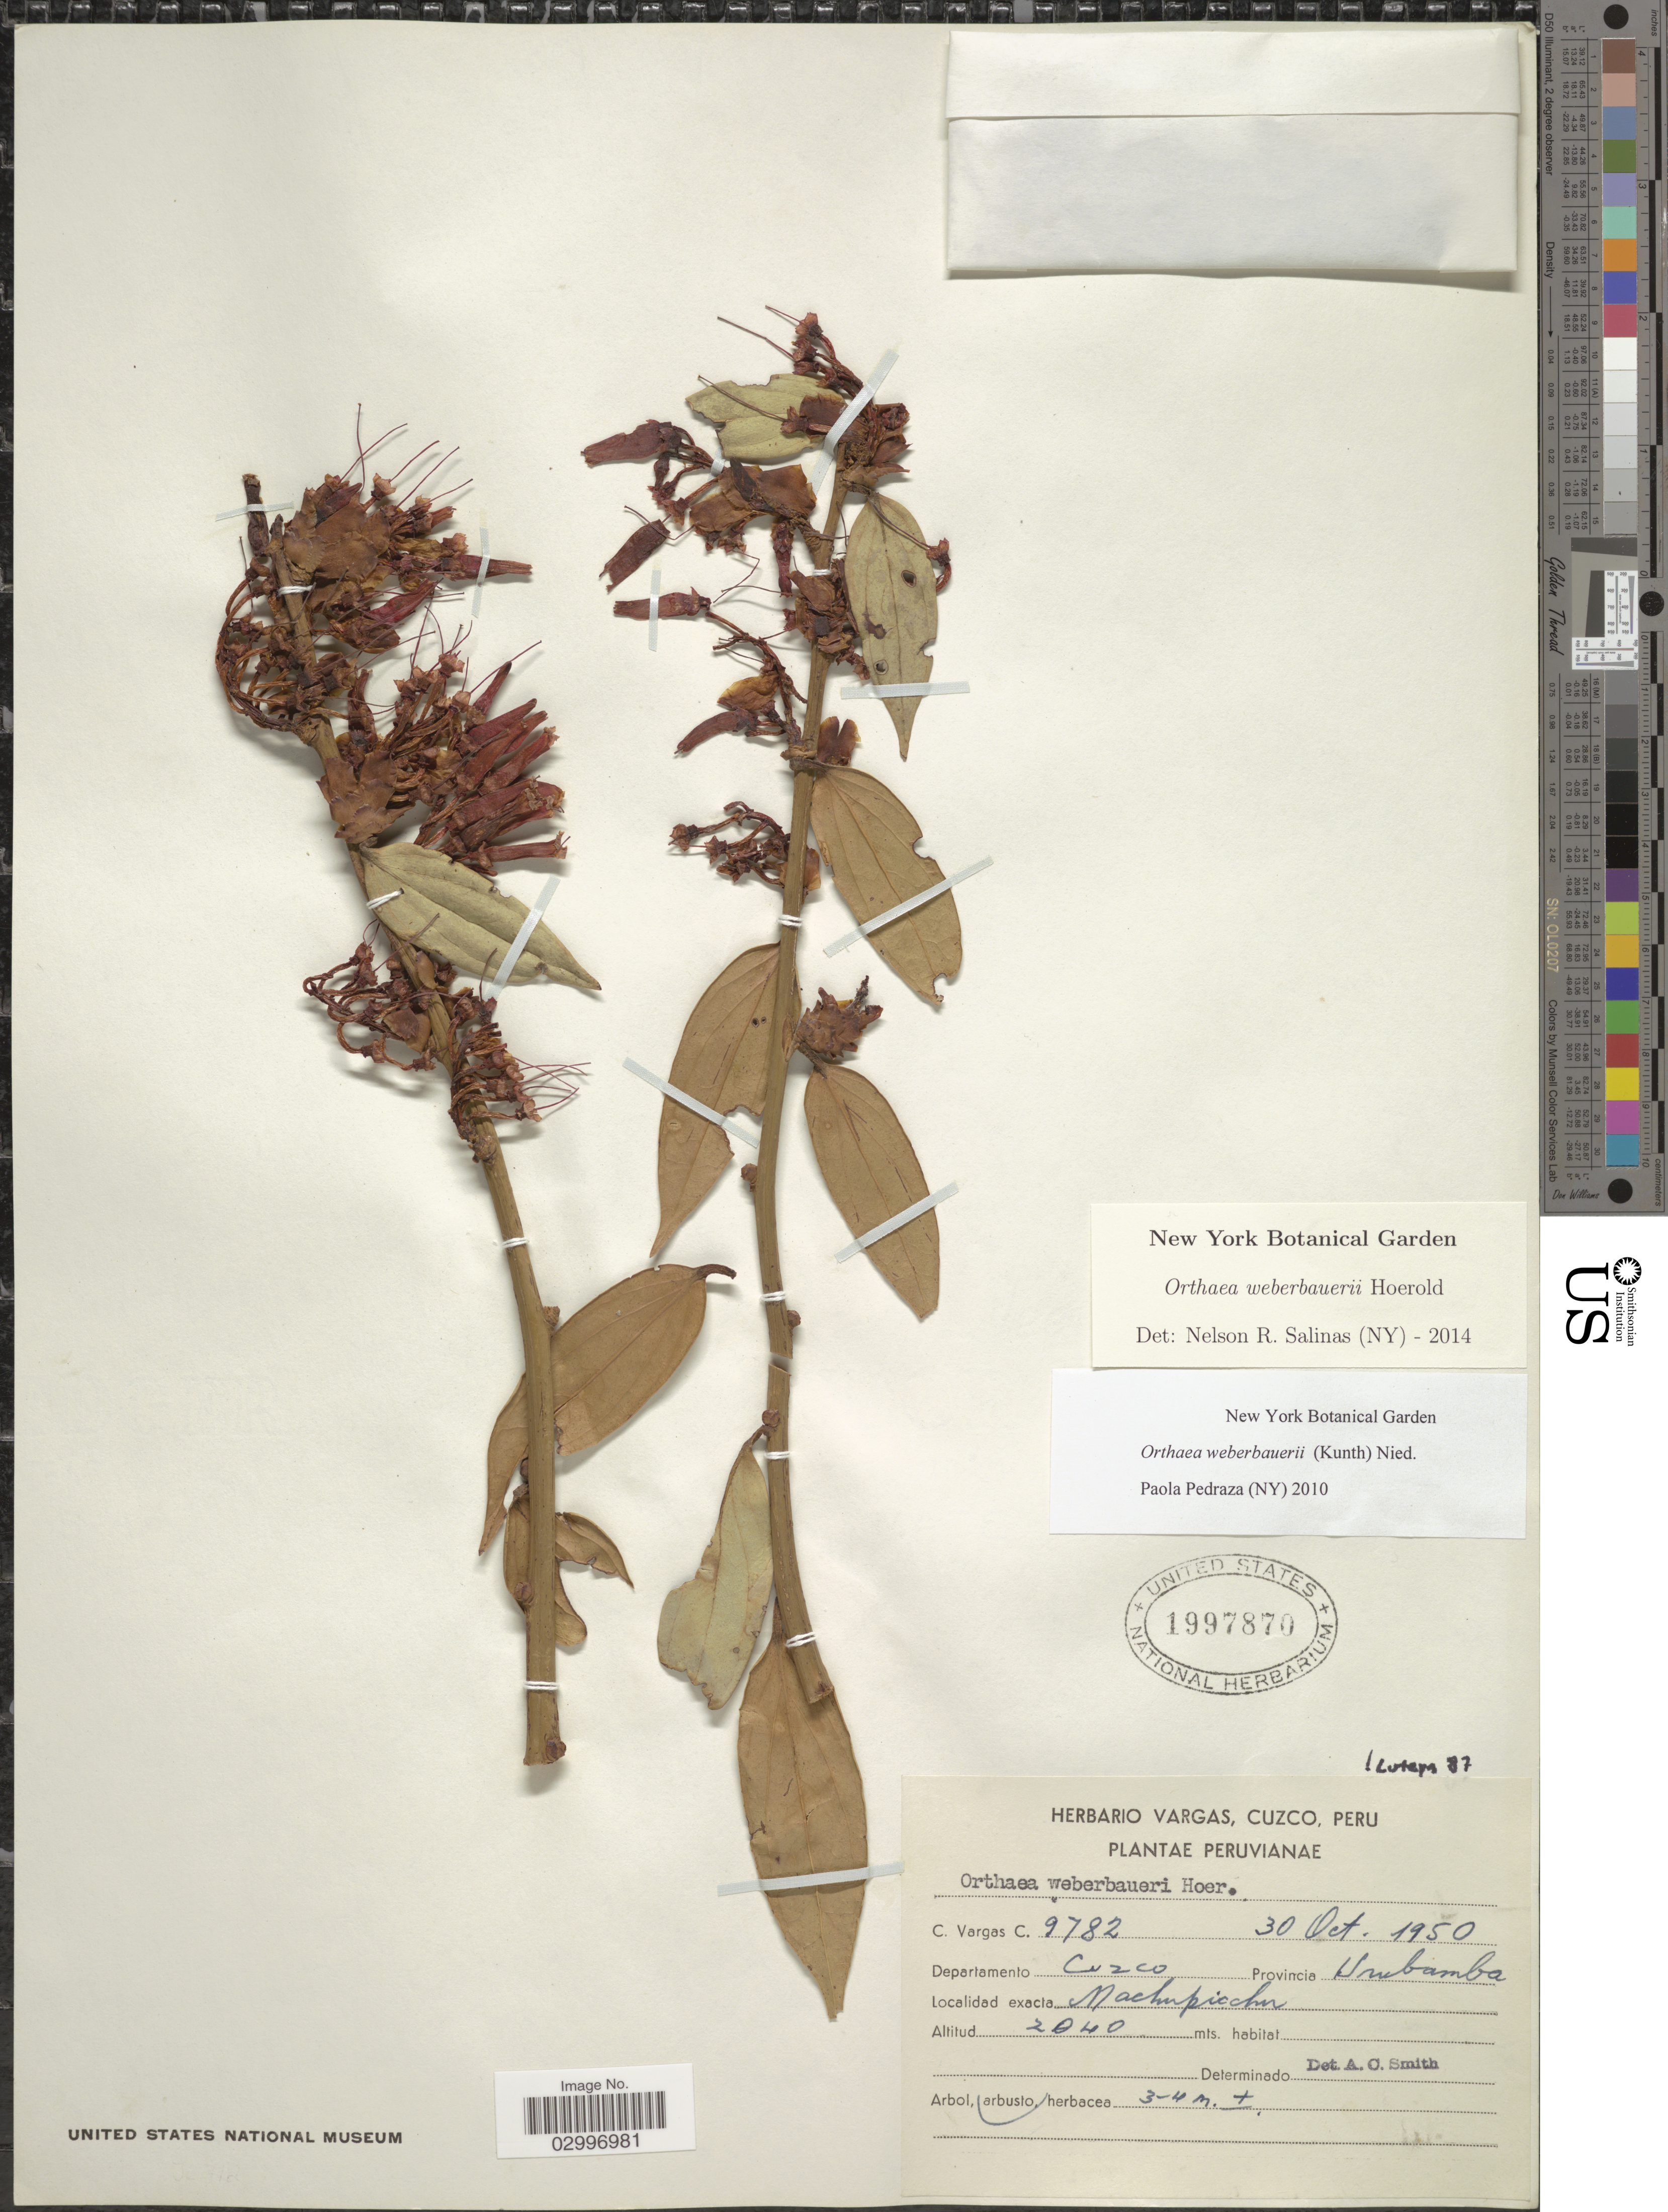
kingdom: Plantae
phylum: Tracheophyta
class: Magnoliopsida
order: Ericales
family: Ericaceae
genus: Orthaea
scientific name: Orthaea weberbauerii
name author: Hoerold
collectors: C. Vargas Calderón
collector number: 9782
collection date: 1950-10-30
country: Peru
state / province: Cusco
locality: Departamento Cuzco, Provincia Umbamba. machupicchu.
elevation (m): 2040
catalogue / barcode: US 1997870